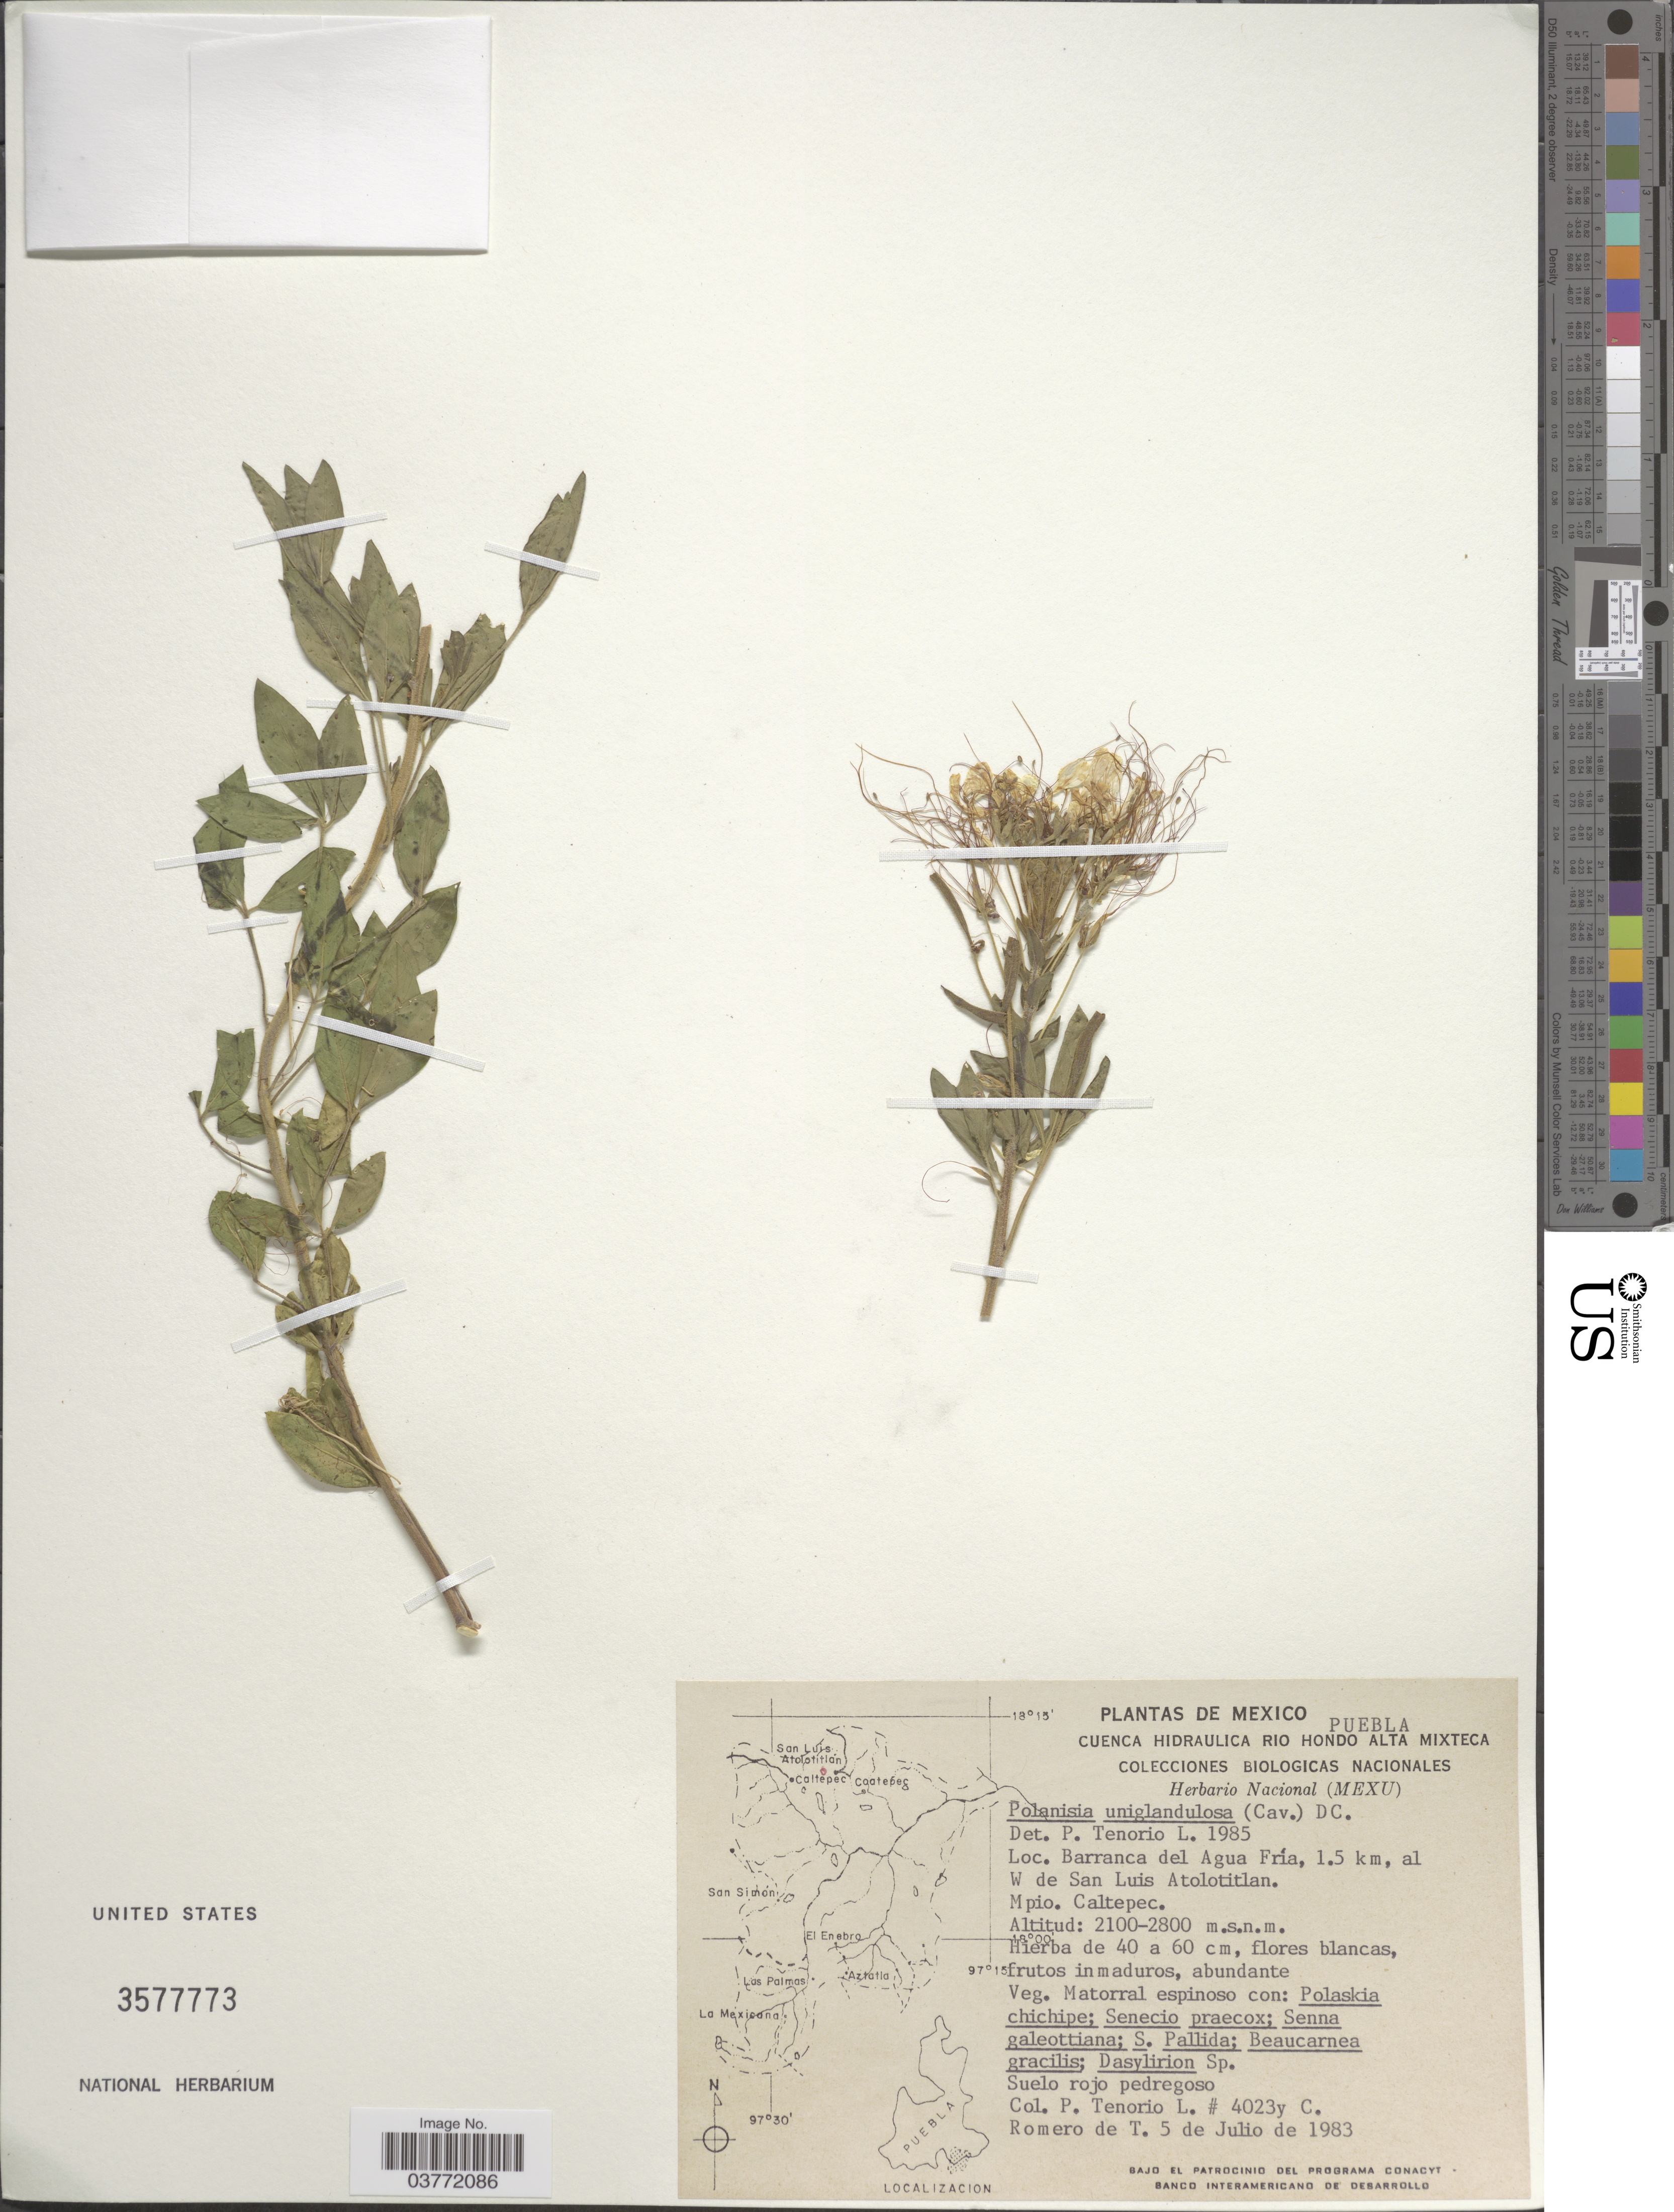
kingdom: Plantae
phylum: Tracheophyta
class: Magnoliopsida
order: Brassicales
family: Cleomaceae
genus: Polanisia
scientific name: Polanisia uniglandulosa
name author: (Cav.) DC.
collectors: P. Tenorio L. & C. Romero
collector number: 4023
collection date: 1983-07-05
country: Mexico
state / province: Puebla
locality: Barranca del Agua Fría, 1.5 km, al W de San Luis Atolotitlan. Mpio. Caltepec.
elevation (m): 2100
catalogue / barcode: US 3577773